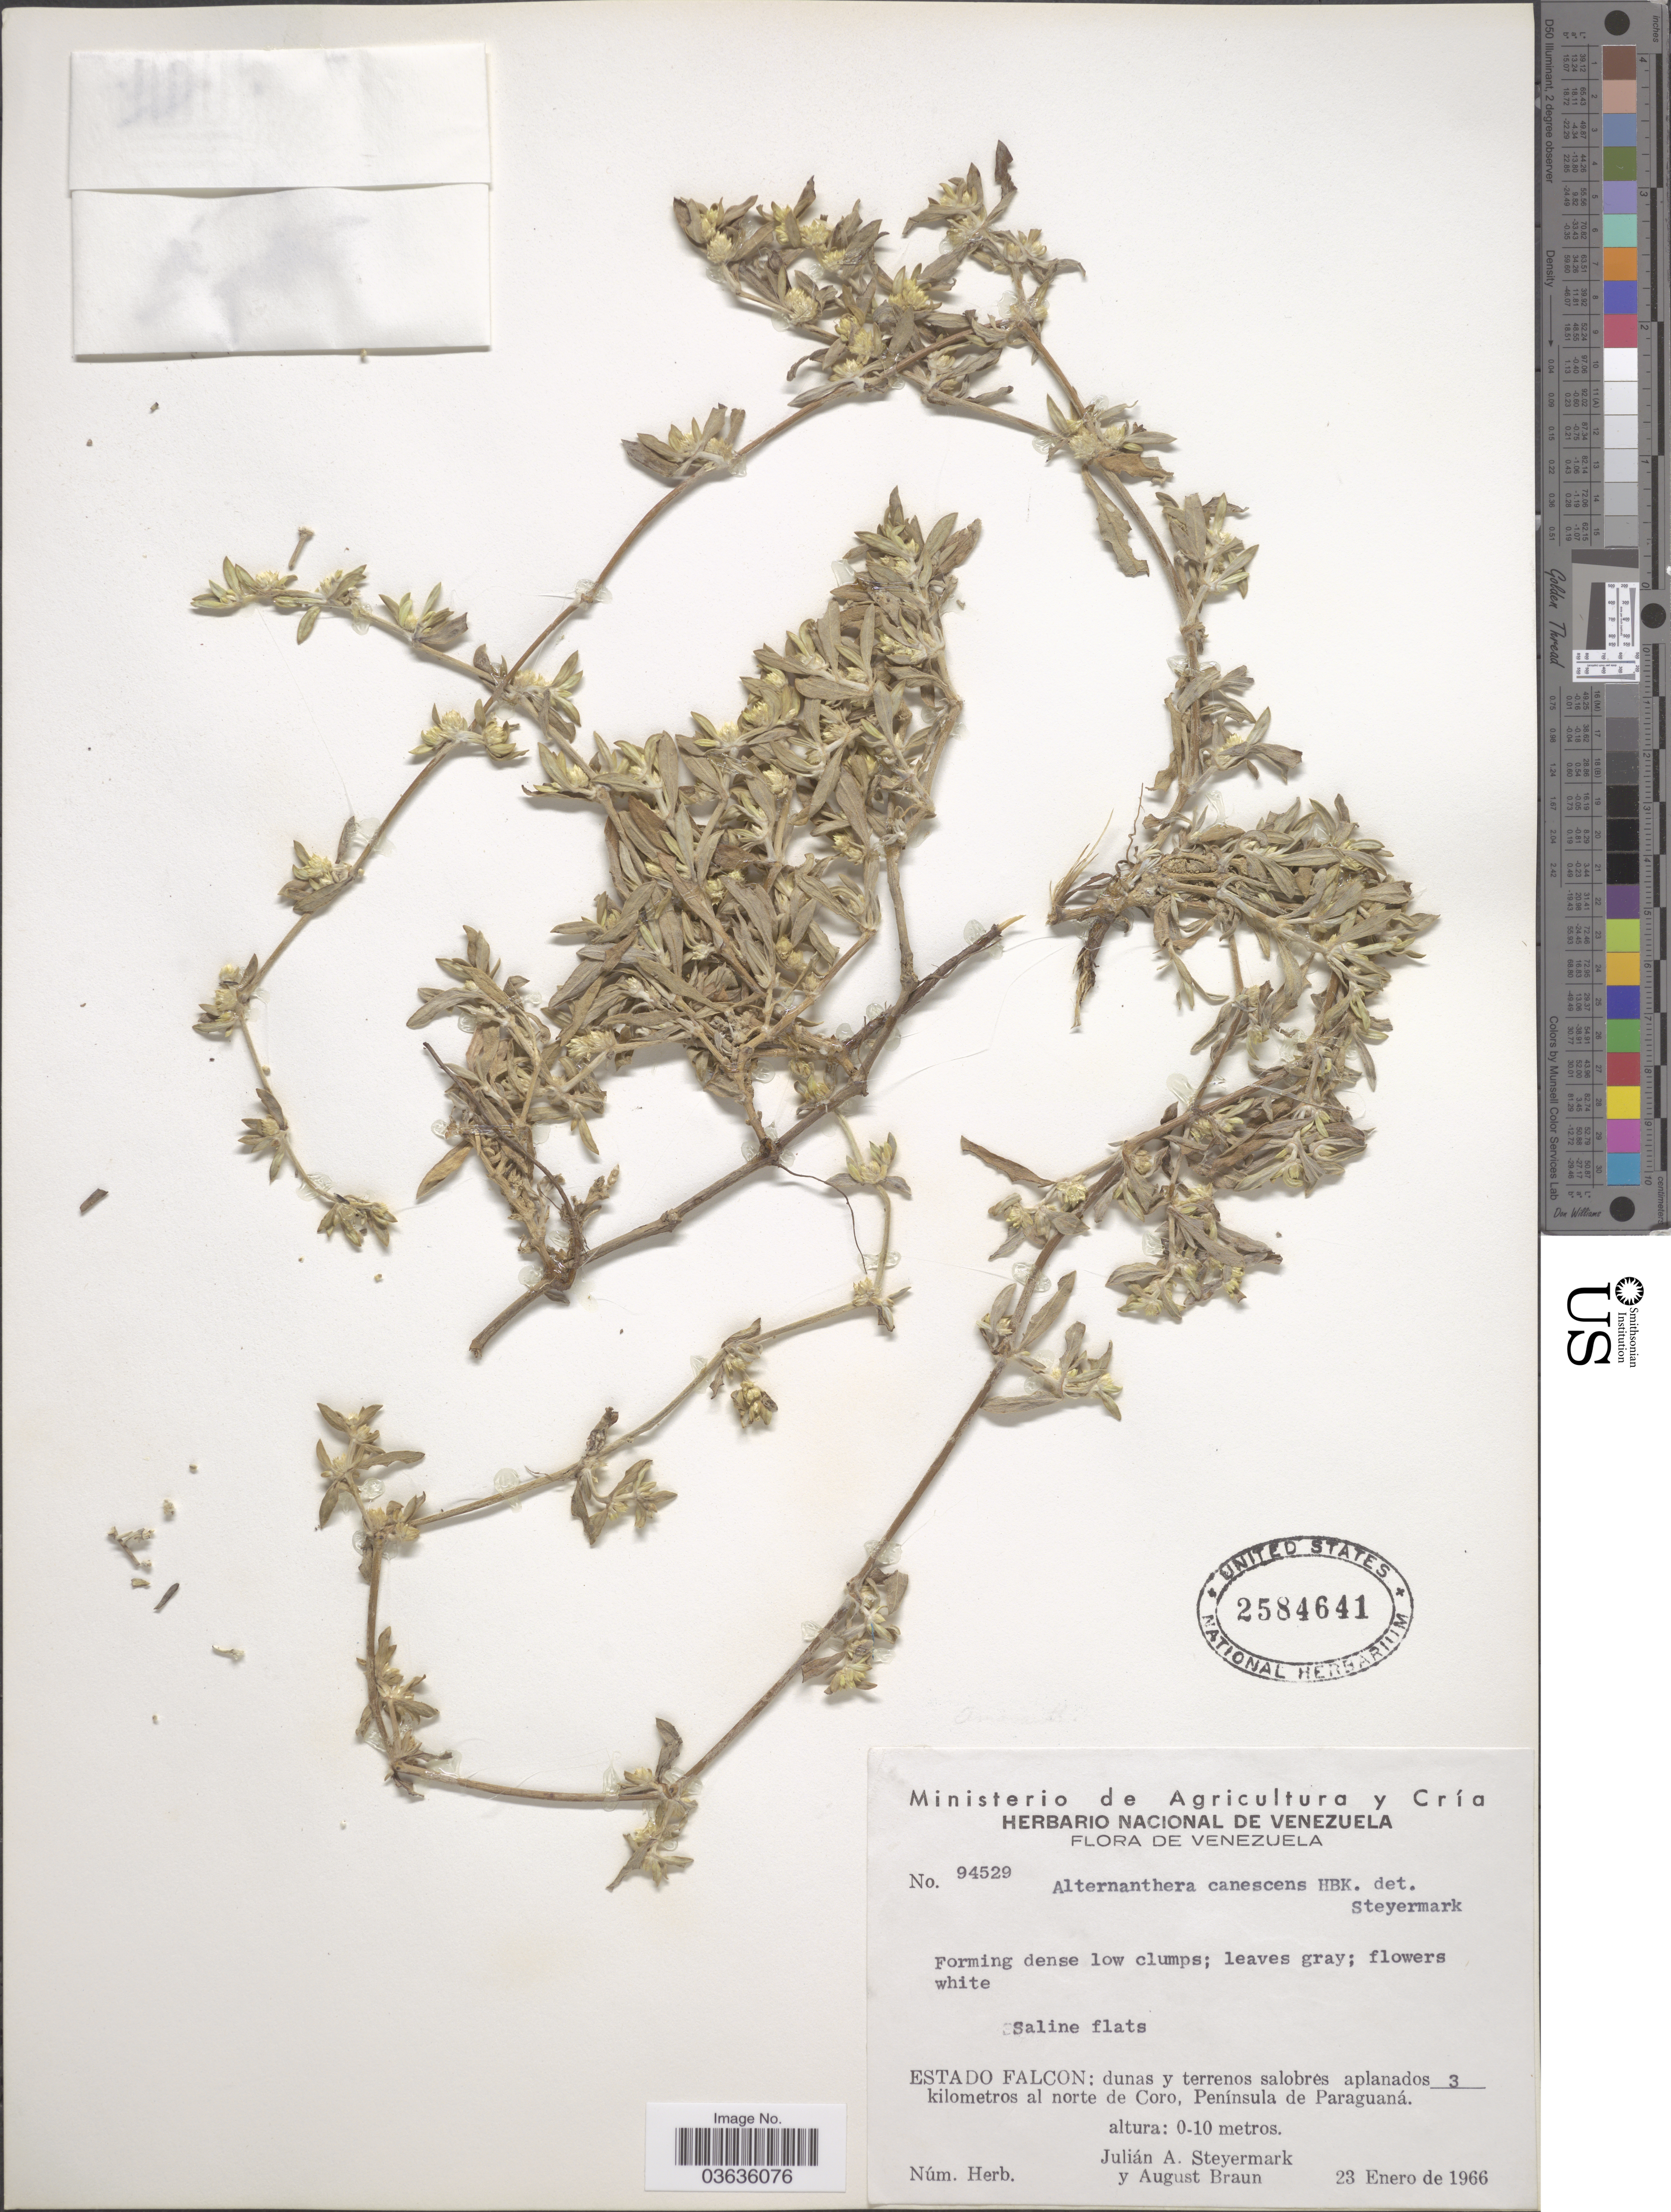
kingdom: Plantae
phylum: Tracheophyta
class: Magnoliopsida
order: Caryophyllales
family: Amaranthaceae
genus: Alternanthera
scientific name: Alternanthera canescens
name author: Kunth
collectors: J. Steyermark & A. Braun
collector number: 94529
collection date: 1966-01-23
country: Venezuela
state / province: Falcón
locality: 3 kilometros al norte de Coro, Península de Paraguaná.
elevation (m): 0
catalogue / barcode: US 2584641